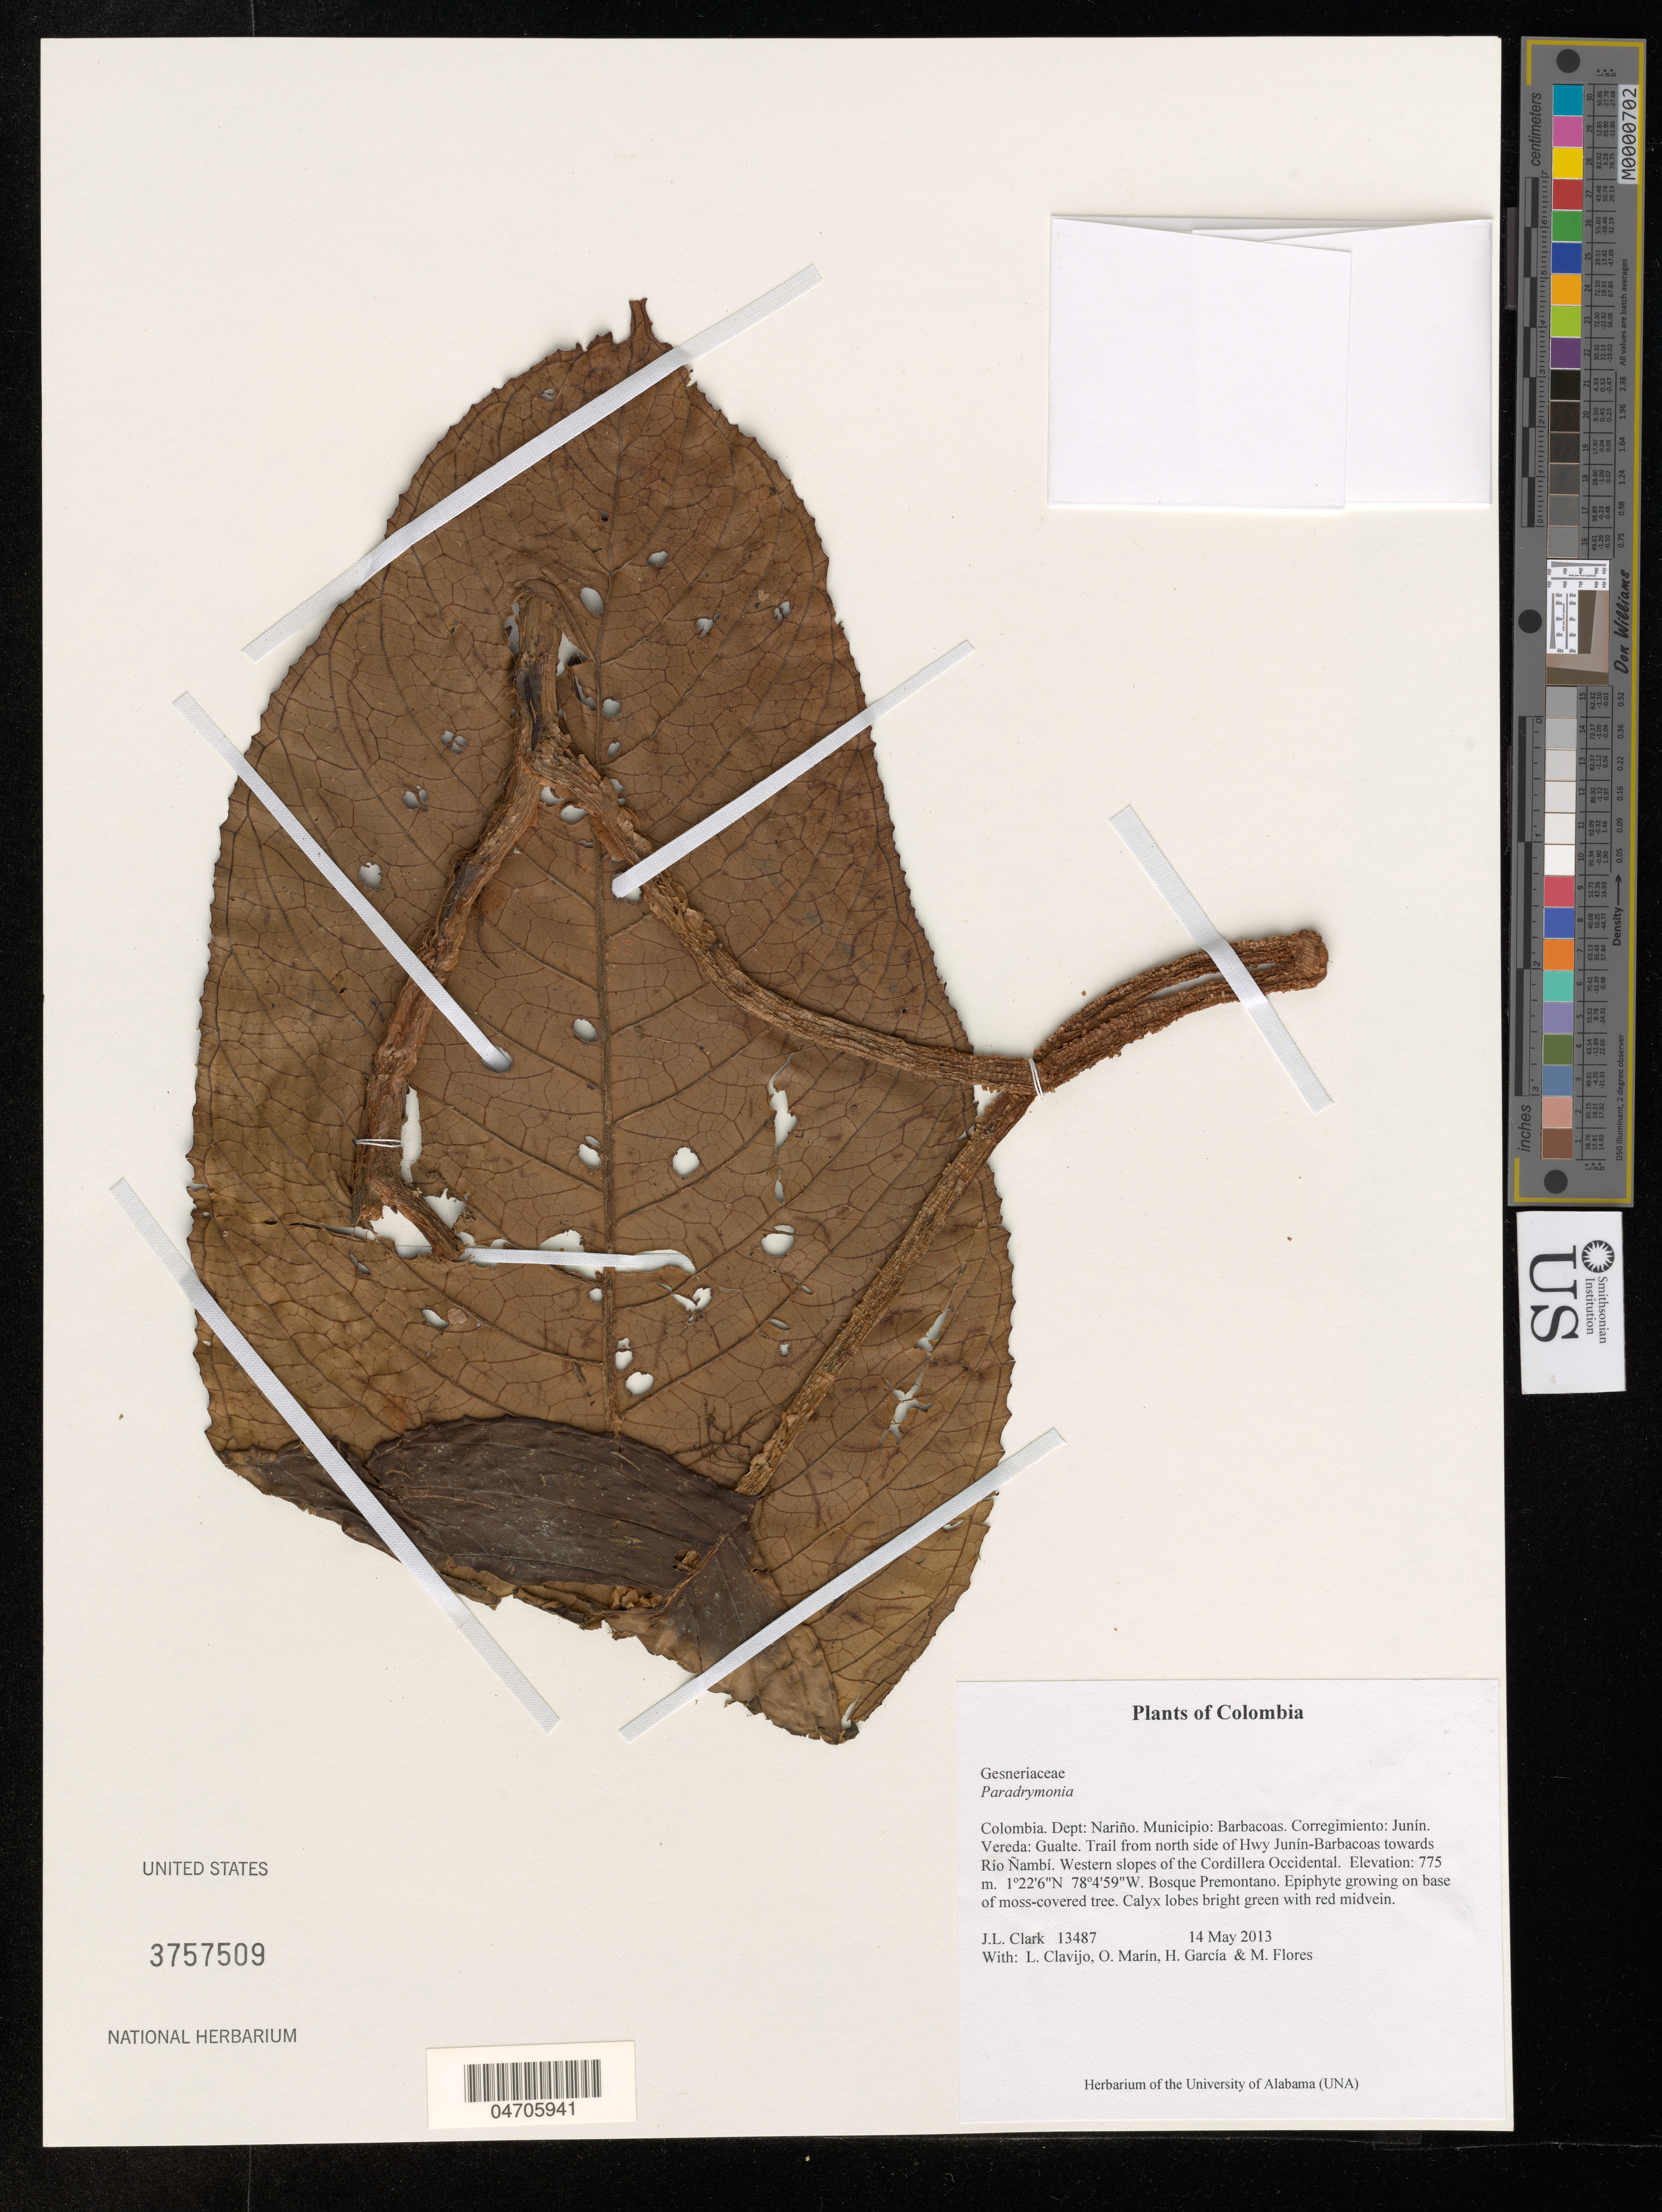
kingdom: Plantae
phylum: Tracheophyta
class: Magnoliopsida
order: Lamiales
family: Gesneriaceae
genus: Paradrymonia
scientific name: Paradrymonia sp.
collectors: J. L. Clark, L. Clavijo, O. Marín, H. Garcia & M. Flores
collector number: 13487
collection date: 2013-05-14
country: Colombia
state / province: Nariño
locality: Dept: Nariño. Municipio: Barbacoas. Corregimiento: Junín. Vereda: Gualte. Trail from north side of Hwy Junín-Barbacoas towards Río Ñambí. Western slopes of the Cordillera Occidental.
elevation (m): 775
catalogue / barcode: US 3757509